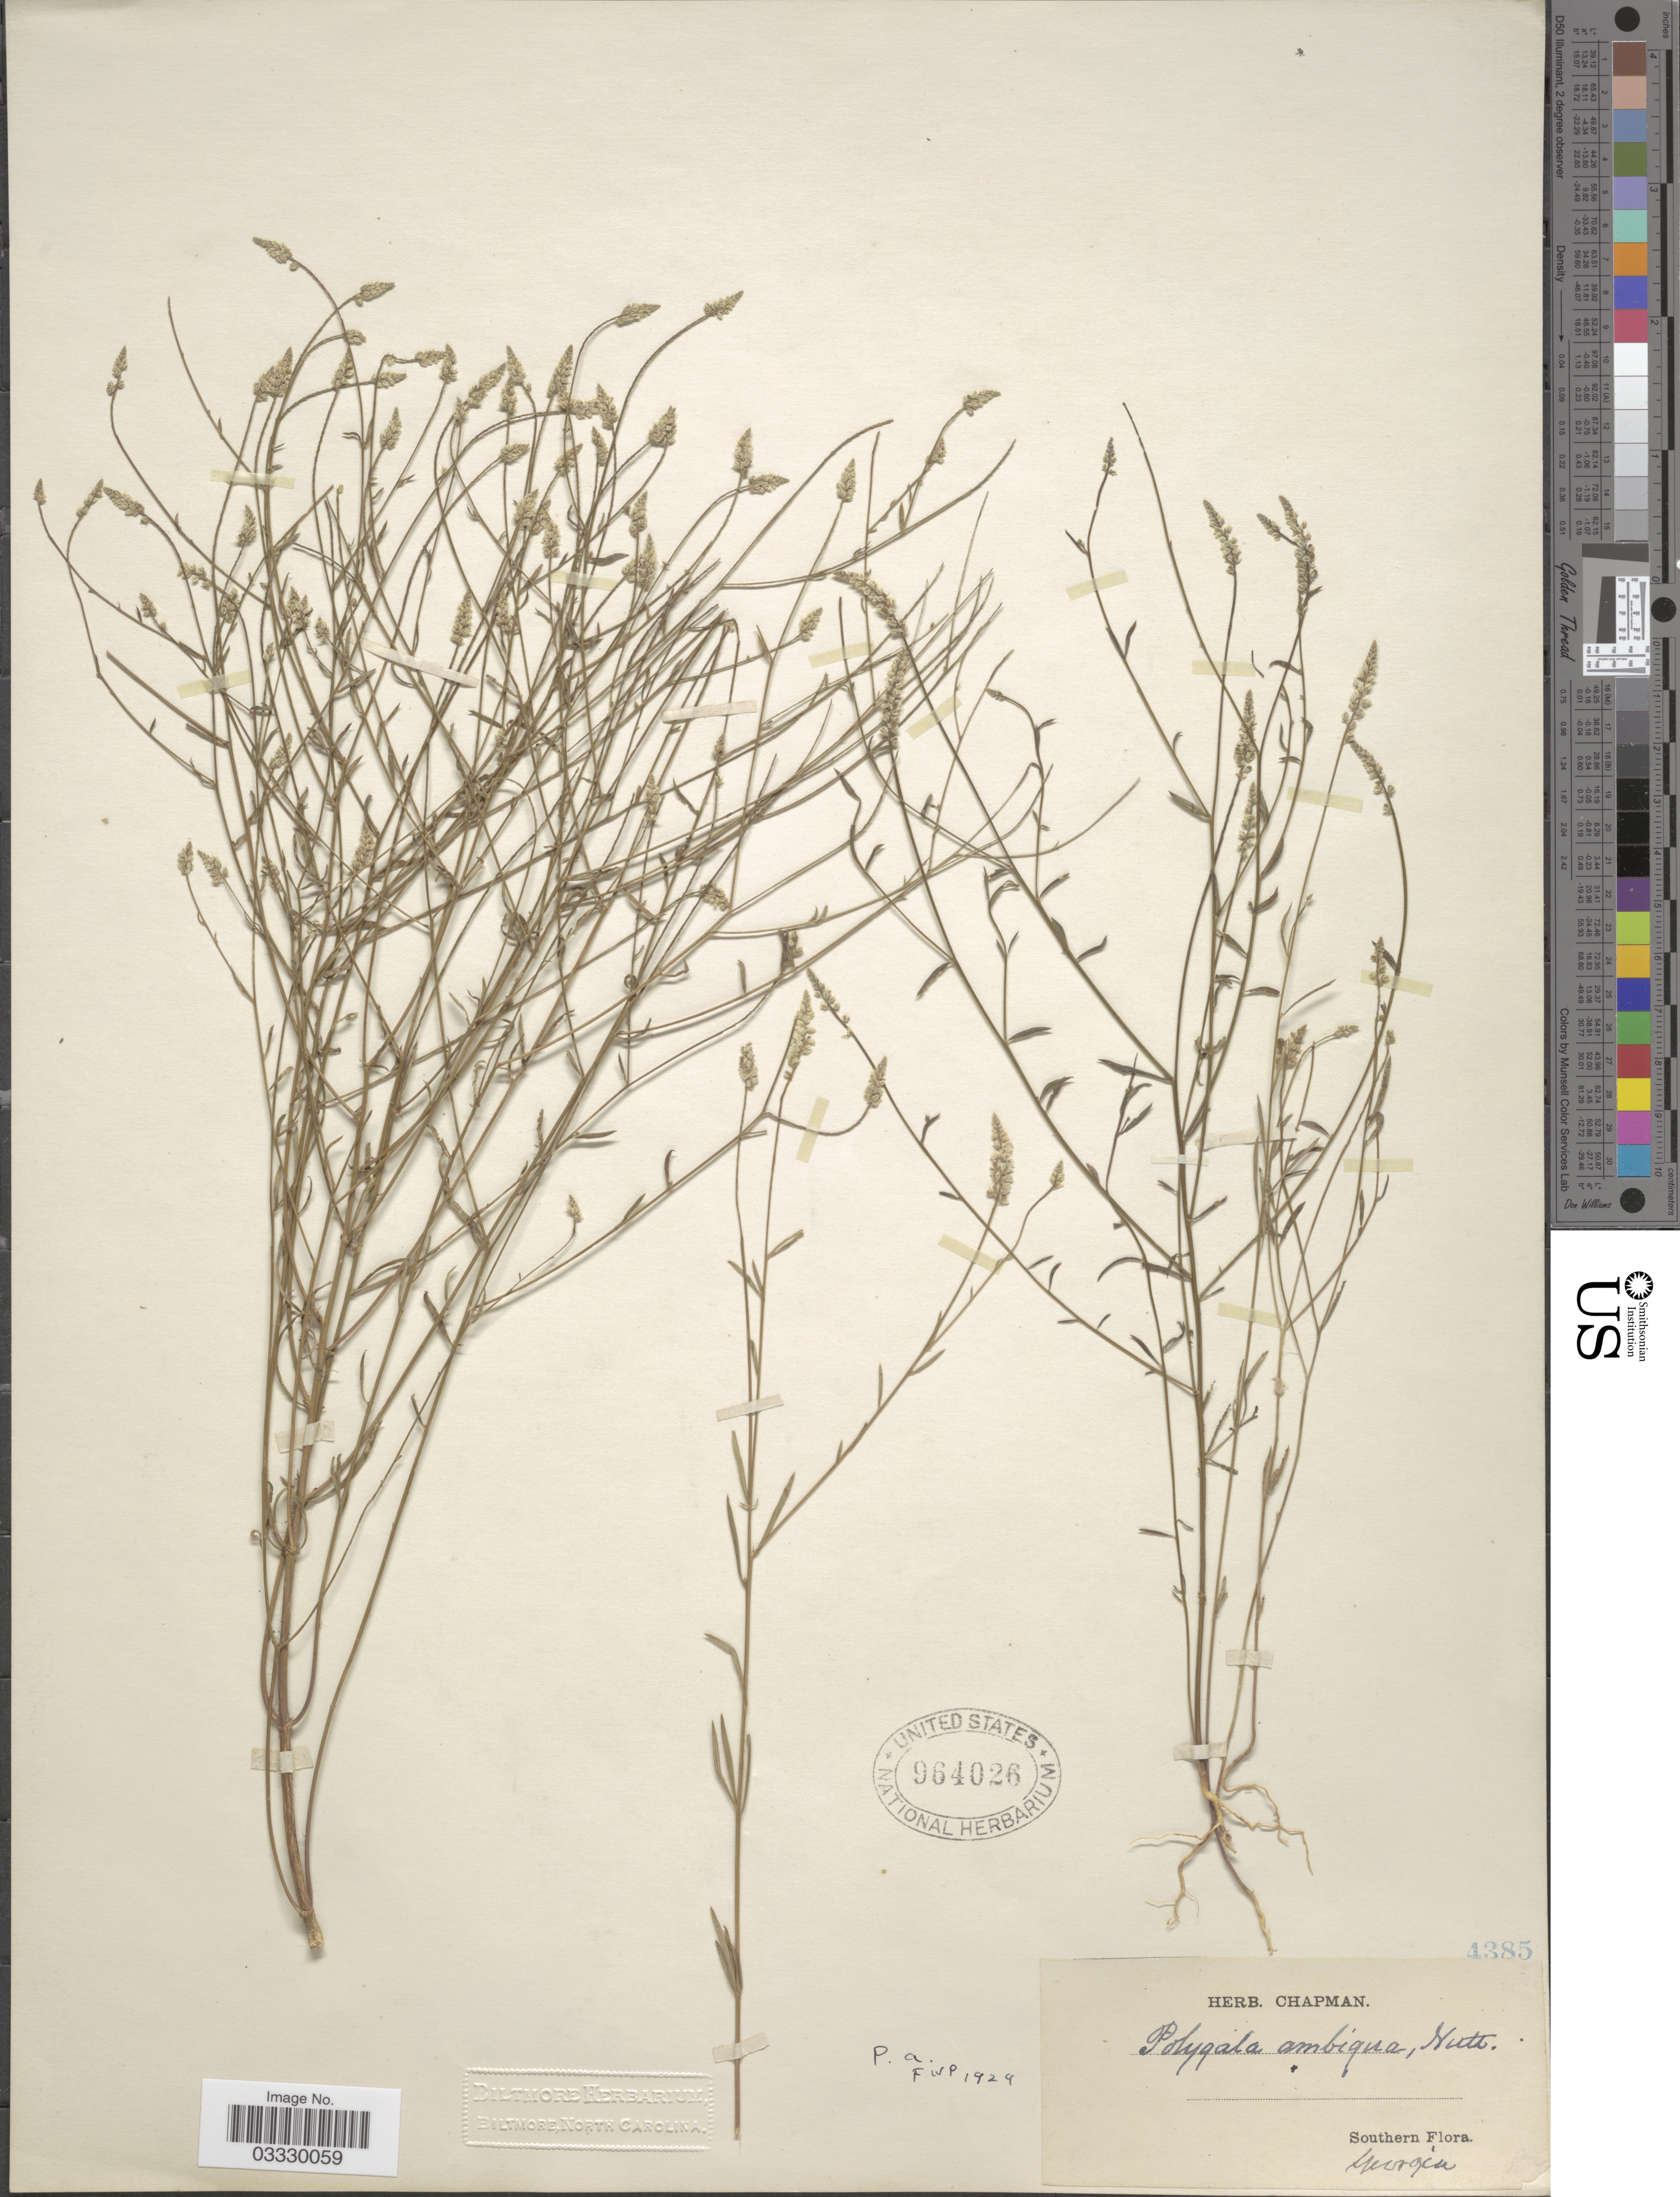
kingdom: Plantae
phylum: Tracheophyta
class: Magnoliopsida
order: Fabales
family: Polygalaceae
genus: Polygala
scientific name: Polygala ambigua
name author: Nutt.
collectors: ex herb. Chapman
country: United States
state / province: Georgia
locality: Southern.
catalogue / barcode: US 964026